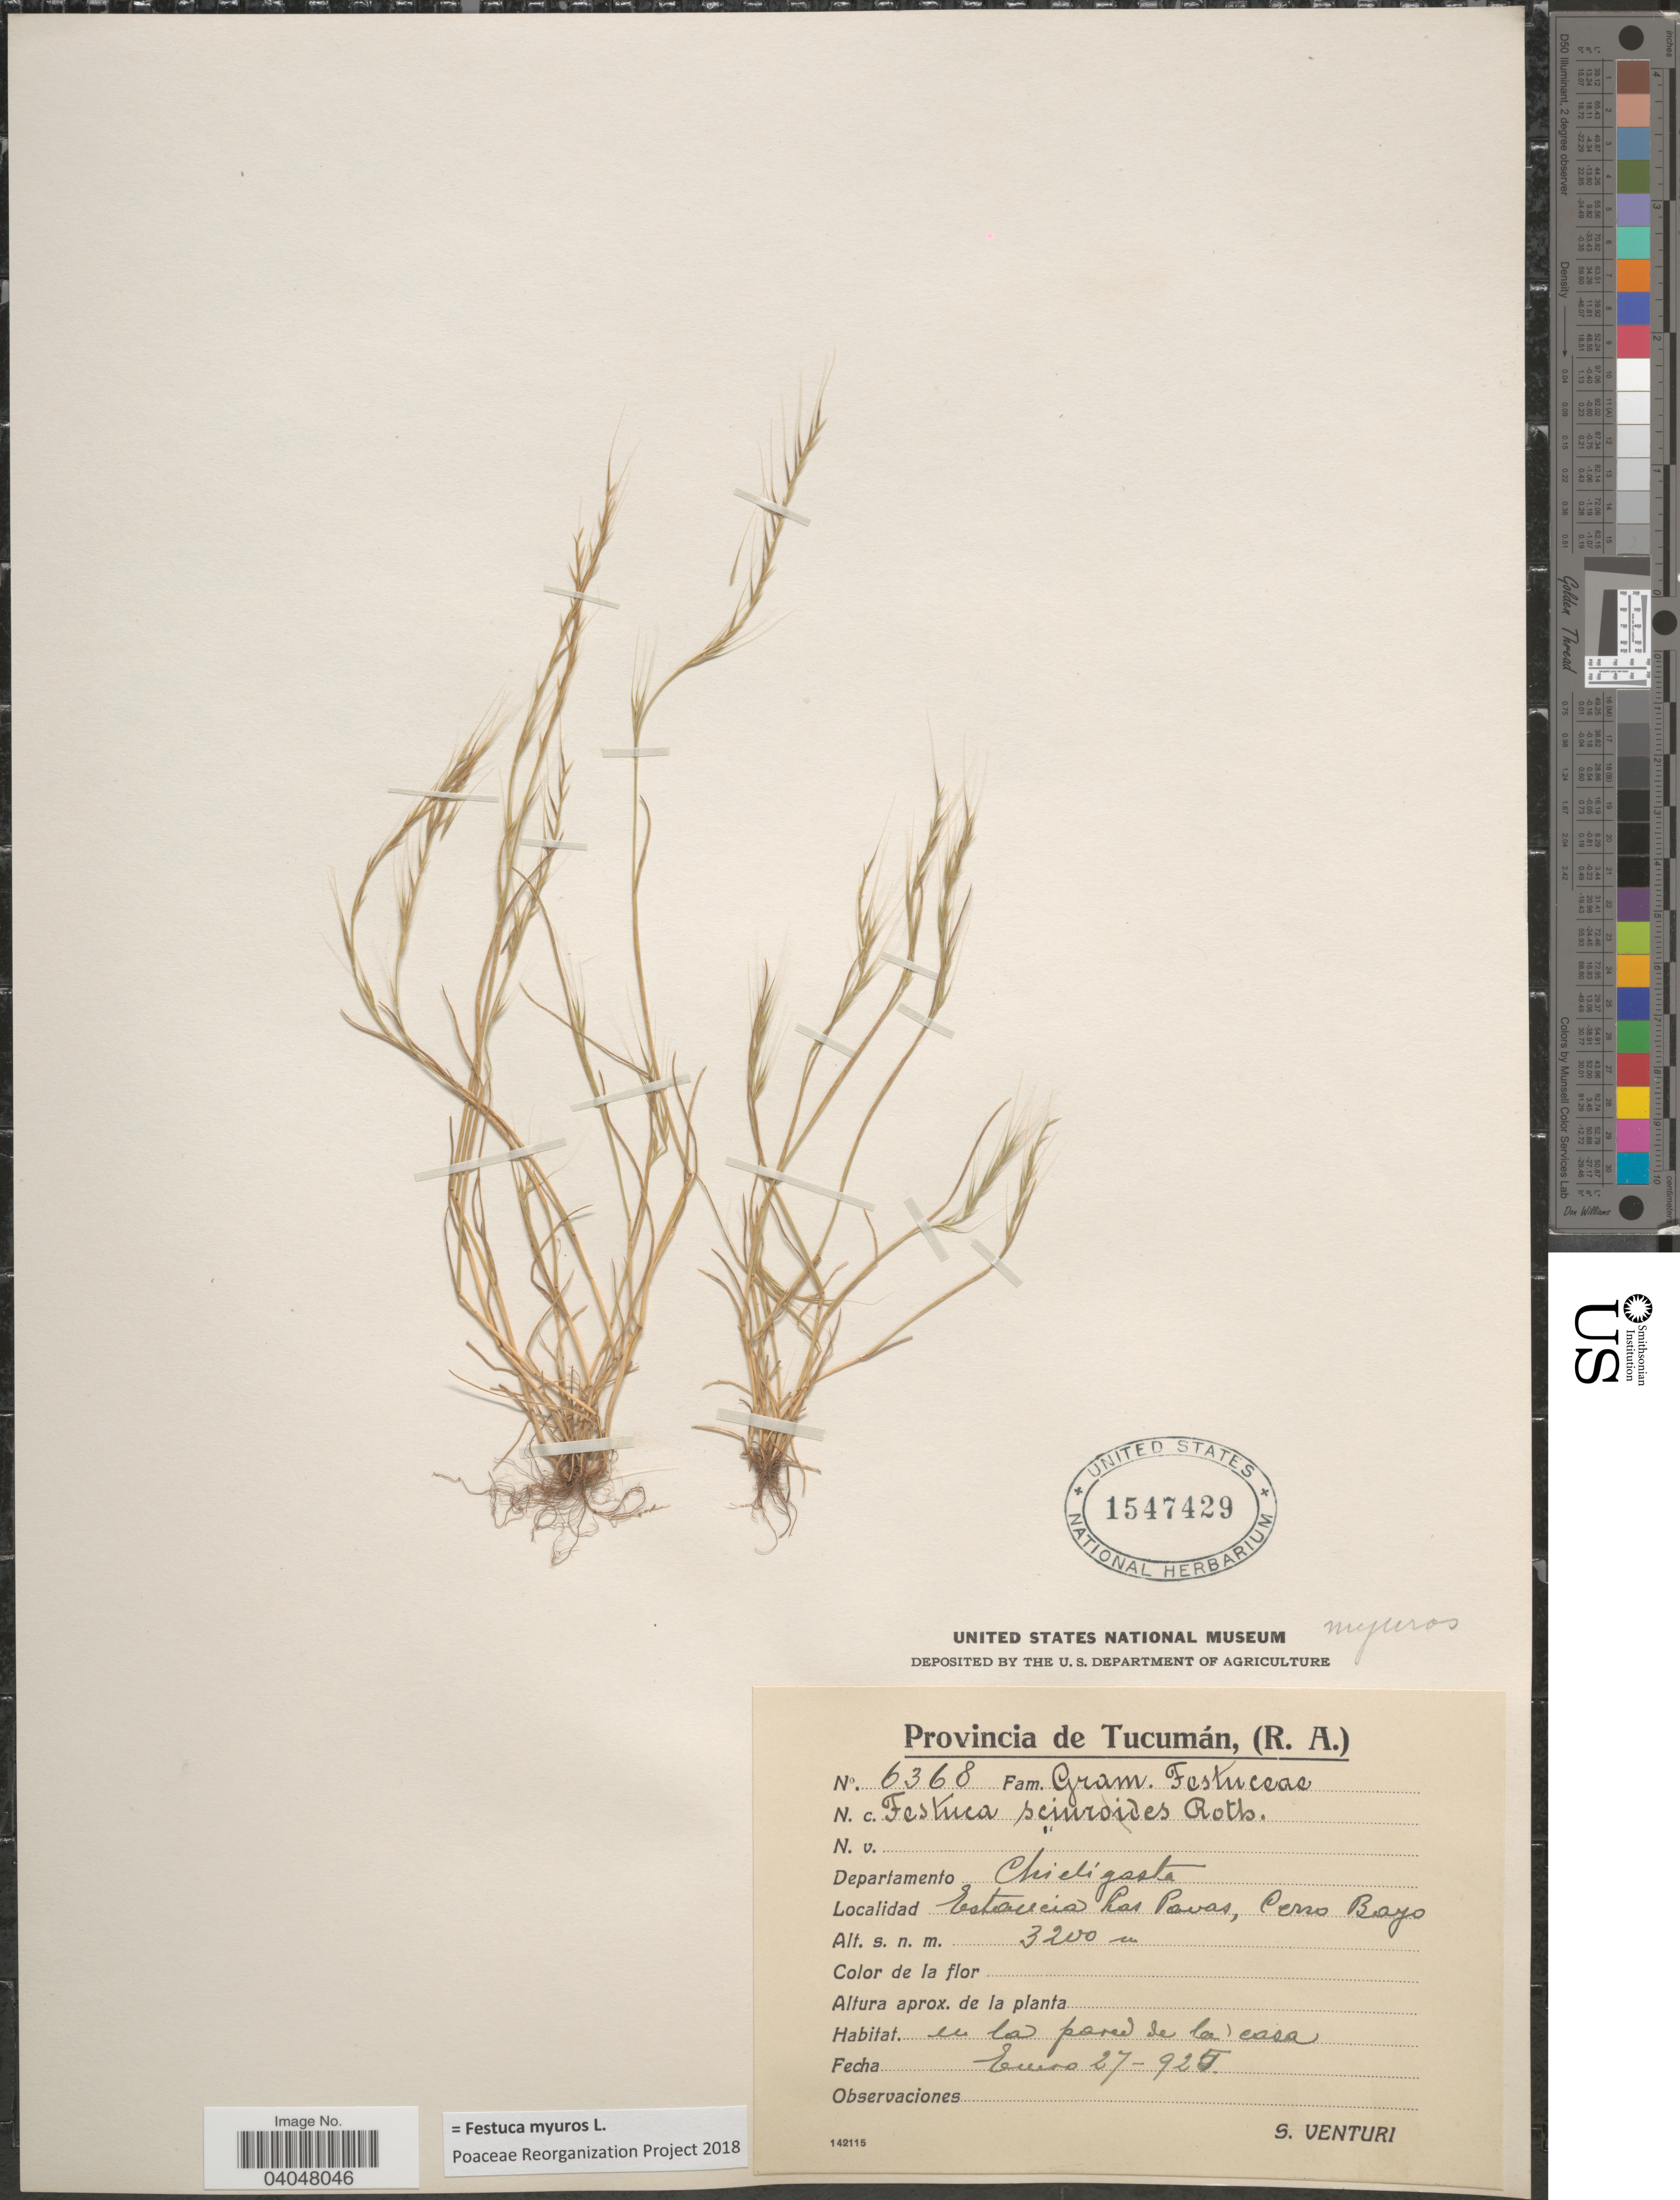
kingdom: Plantae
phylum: Tracheophyta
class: Liliopsida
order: Poales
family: Poaceae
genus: Festuca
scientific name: Festuca myuros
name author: L.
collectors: S. Venturi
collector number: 6368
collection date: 1925-01-27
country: Argentina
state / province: Tucuman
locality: Departamento Chicligasta. Estancia Las Pavas, Cerro Bayo.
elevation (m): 3200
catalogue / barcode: US 1547429